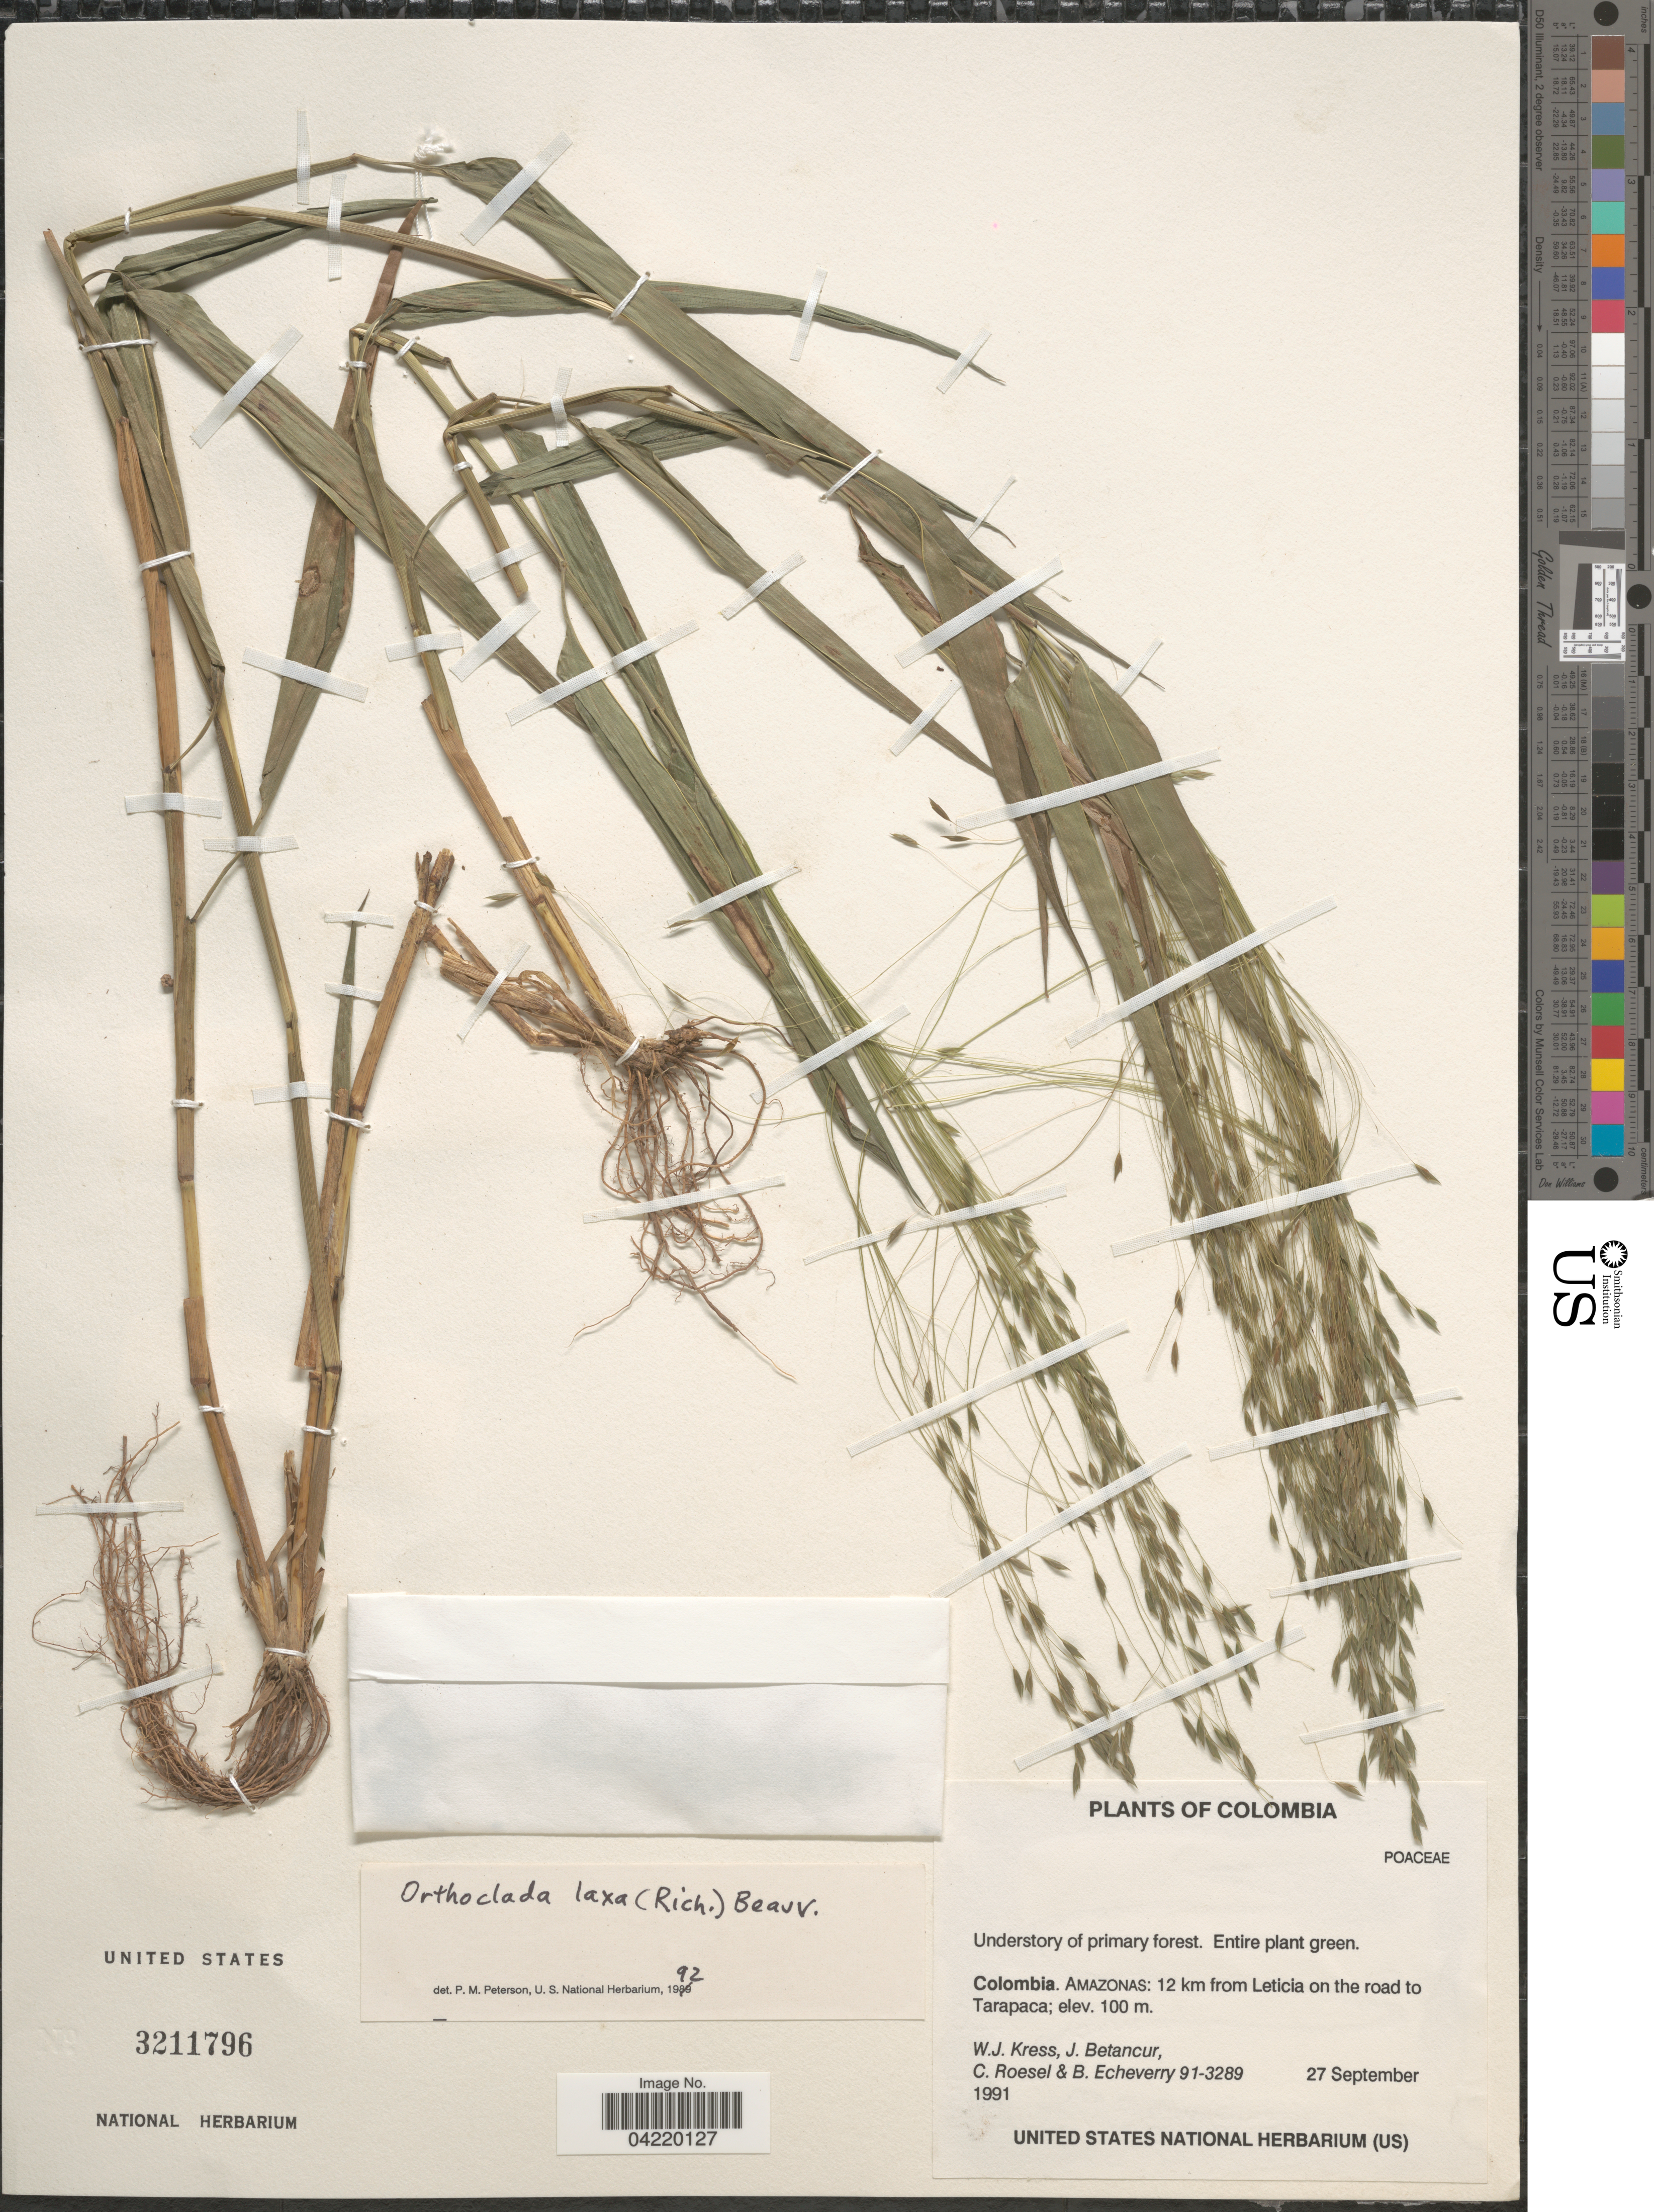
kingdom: Plantae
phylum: Tracheophyta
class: Liliopsida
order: Poales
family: Poaceae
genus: Orthoclada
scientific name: Orthoclada laxa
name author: P. Beauv.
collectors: W. J. Kress, J. Betancur, C. S. Roesel & B. Echeverry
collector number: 91-3289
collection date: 1991-09-27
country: Colombia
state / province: Amazônas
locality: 12 km from Leticia on the road to Tarapaca.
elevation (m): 100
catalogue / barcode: US 3211796